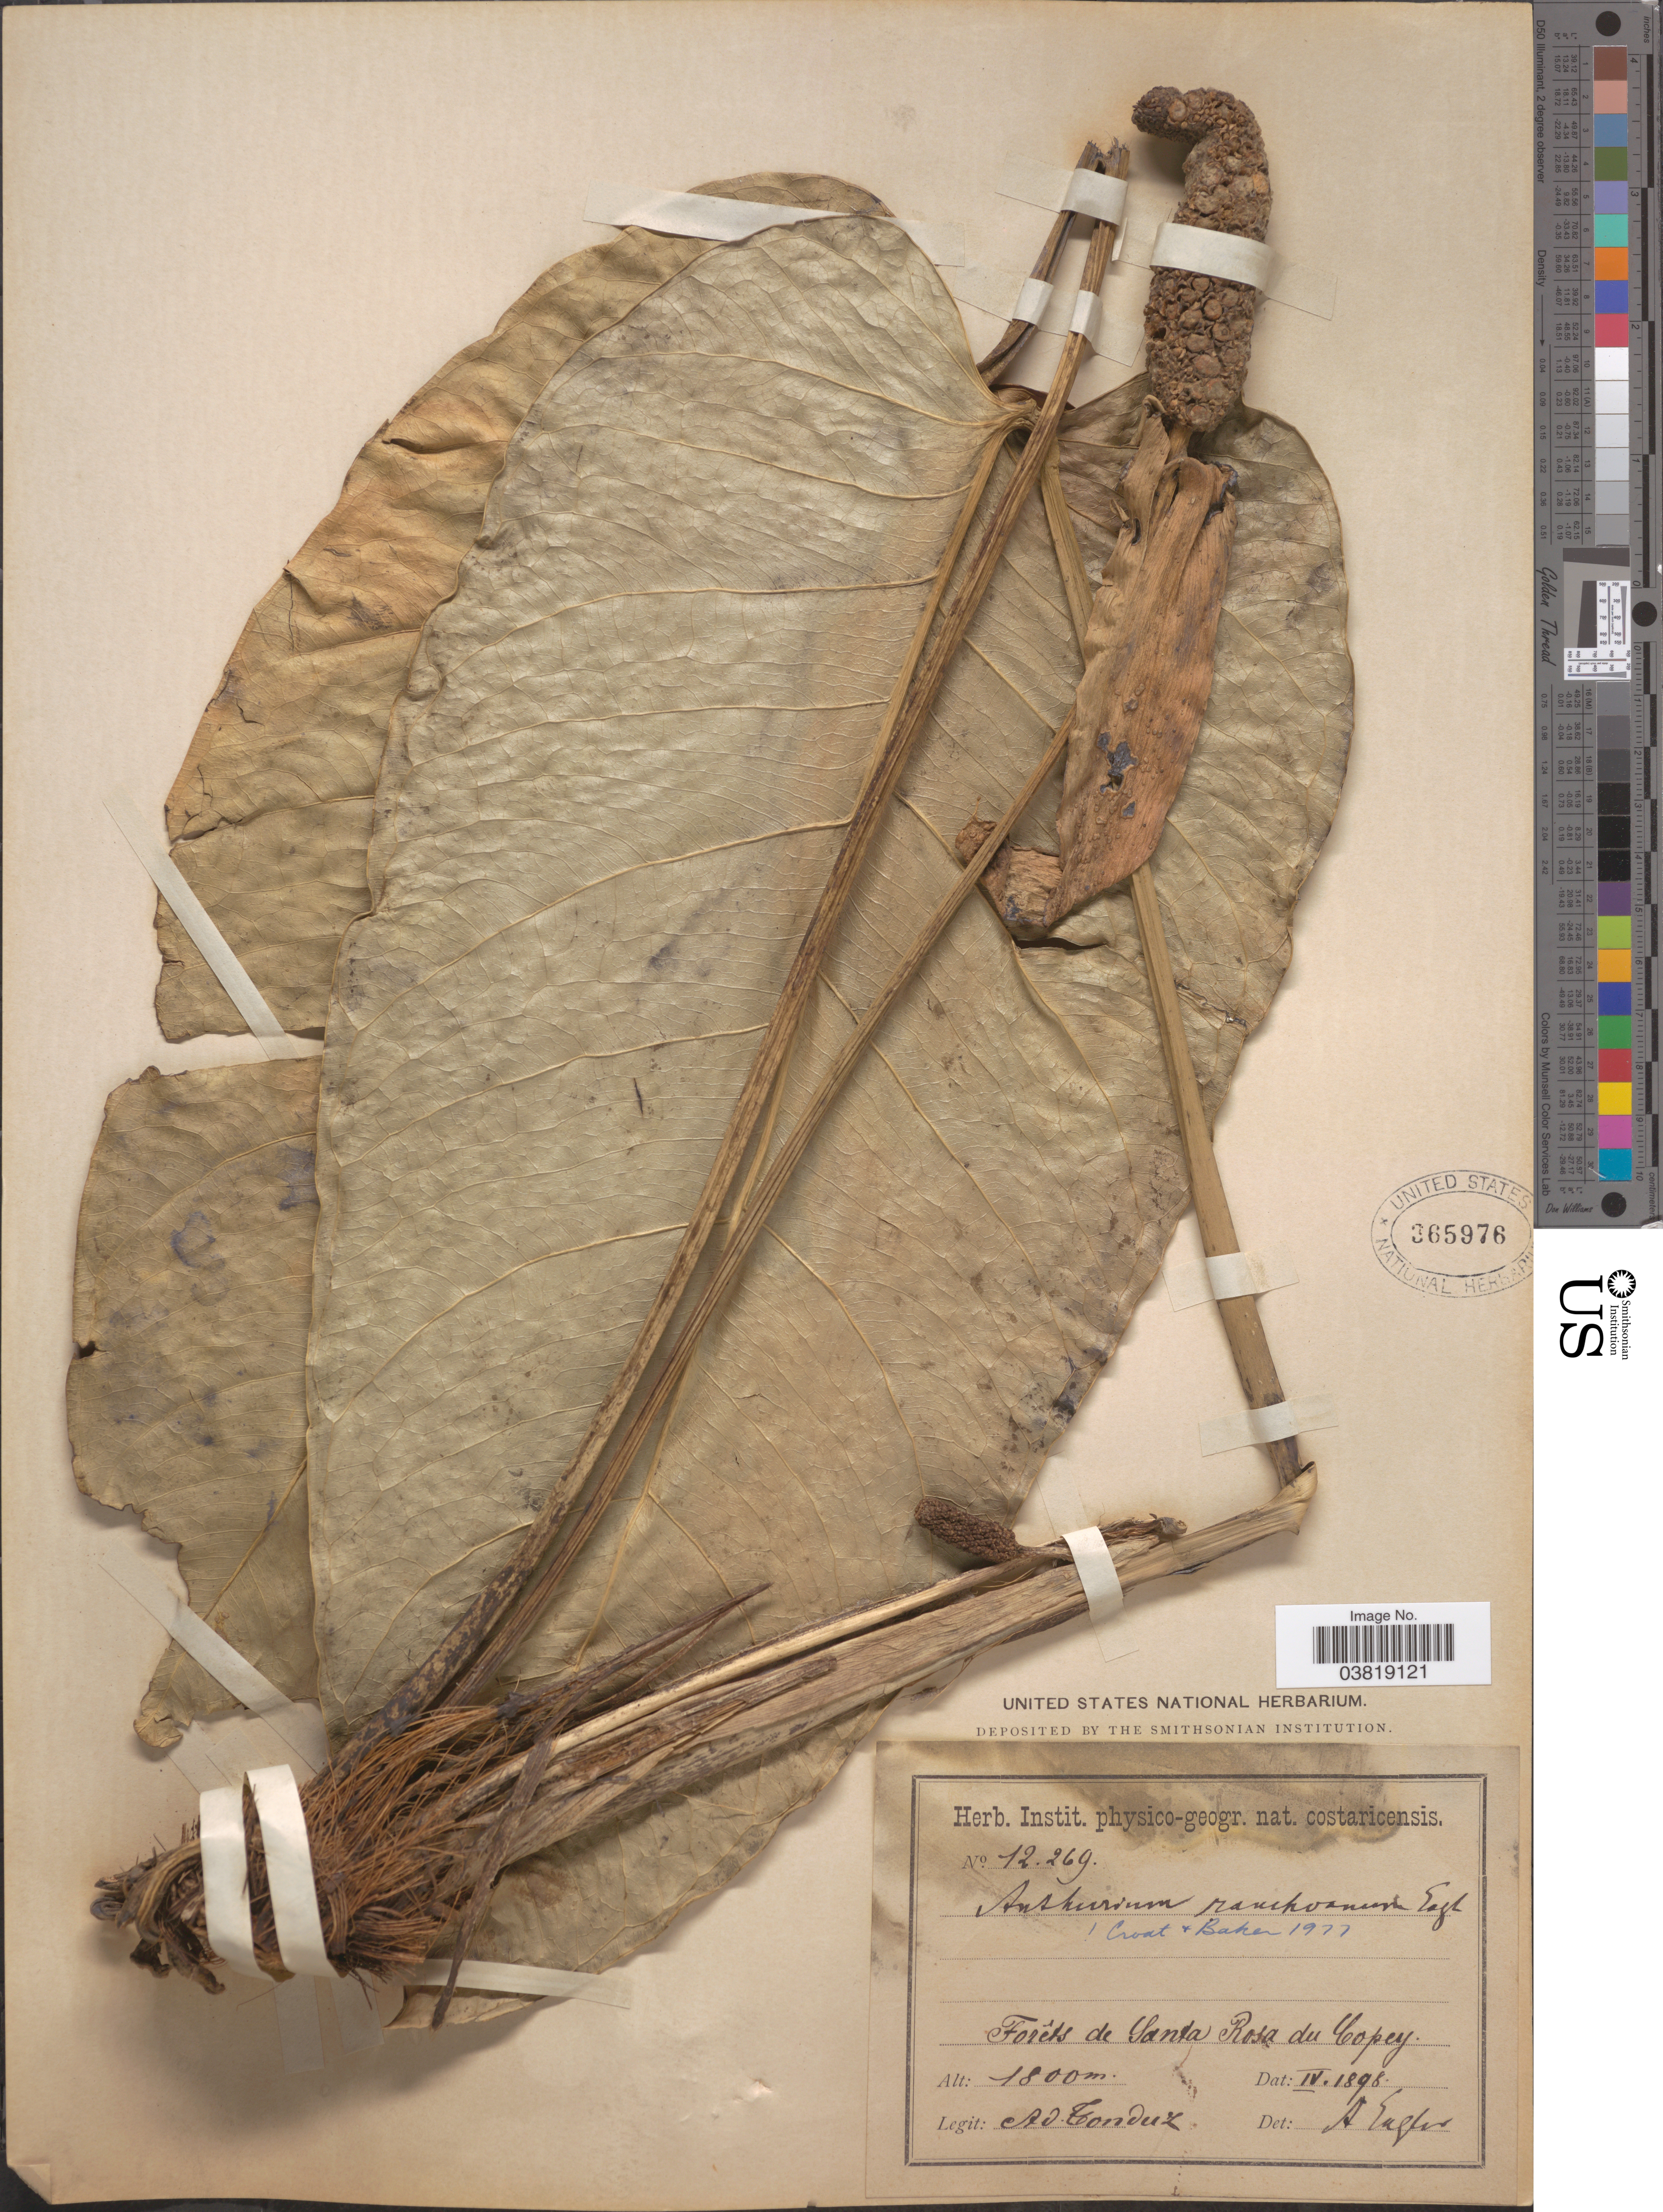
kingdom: Plantae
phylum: Tracheophyta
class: Liliopsida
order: Alismatales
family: Araceae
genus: Anthurium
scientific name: Anthurium ranchoanum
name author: Engl.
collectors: A. Tonduz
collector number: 12269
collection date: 1898-04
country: Costa Rica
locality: Forêts de Santa Rosa du Copey.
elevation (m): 1800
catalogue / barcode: US 365976